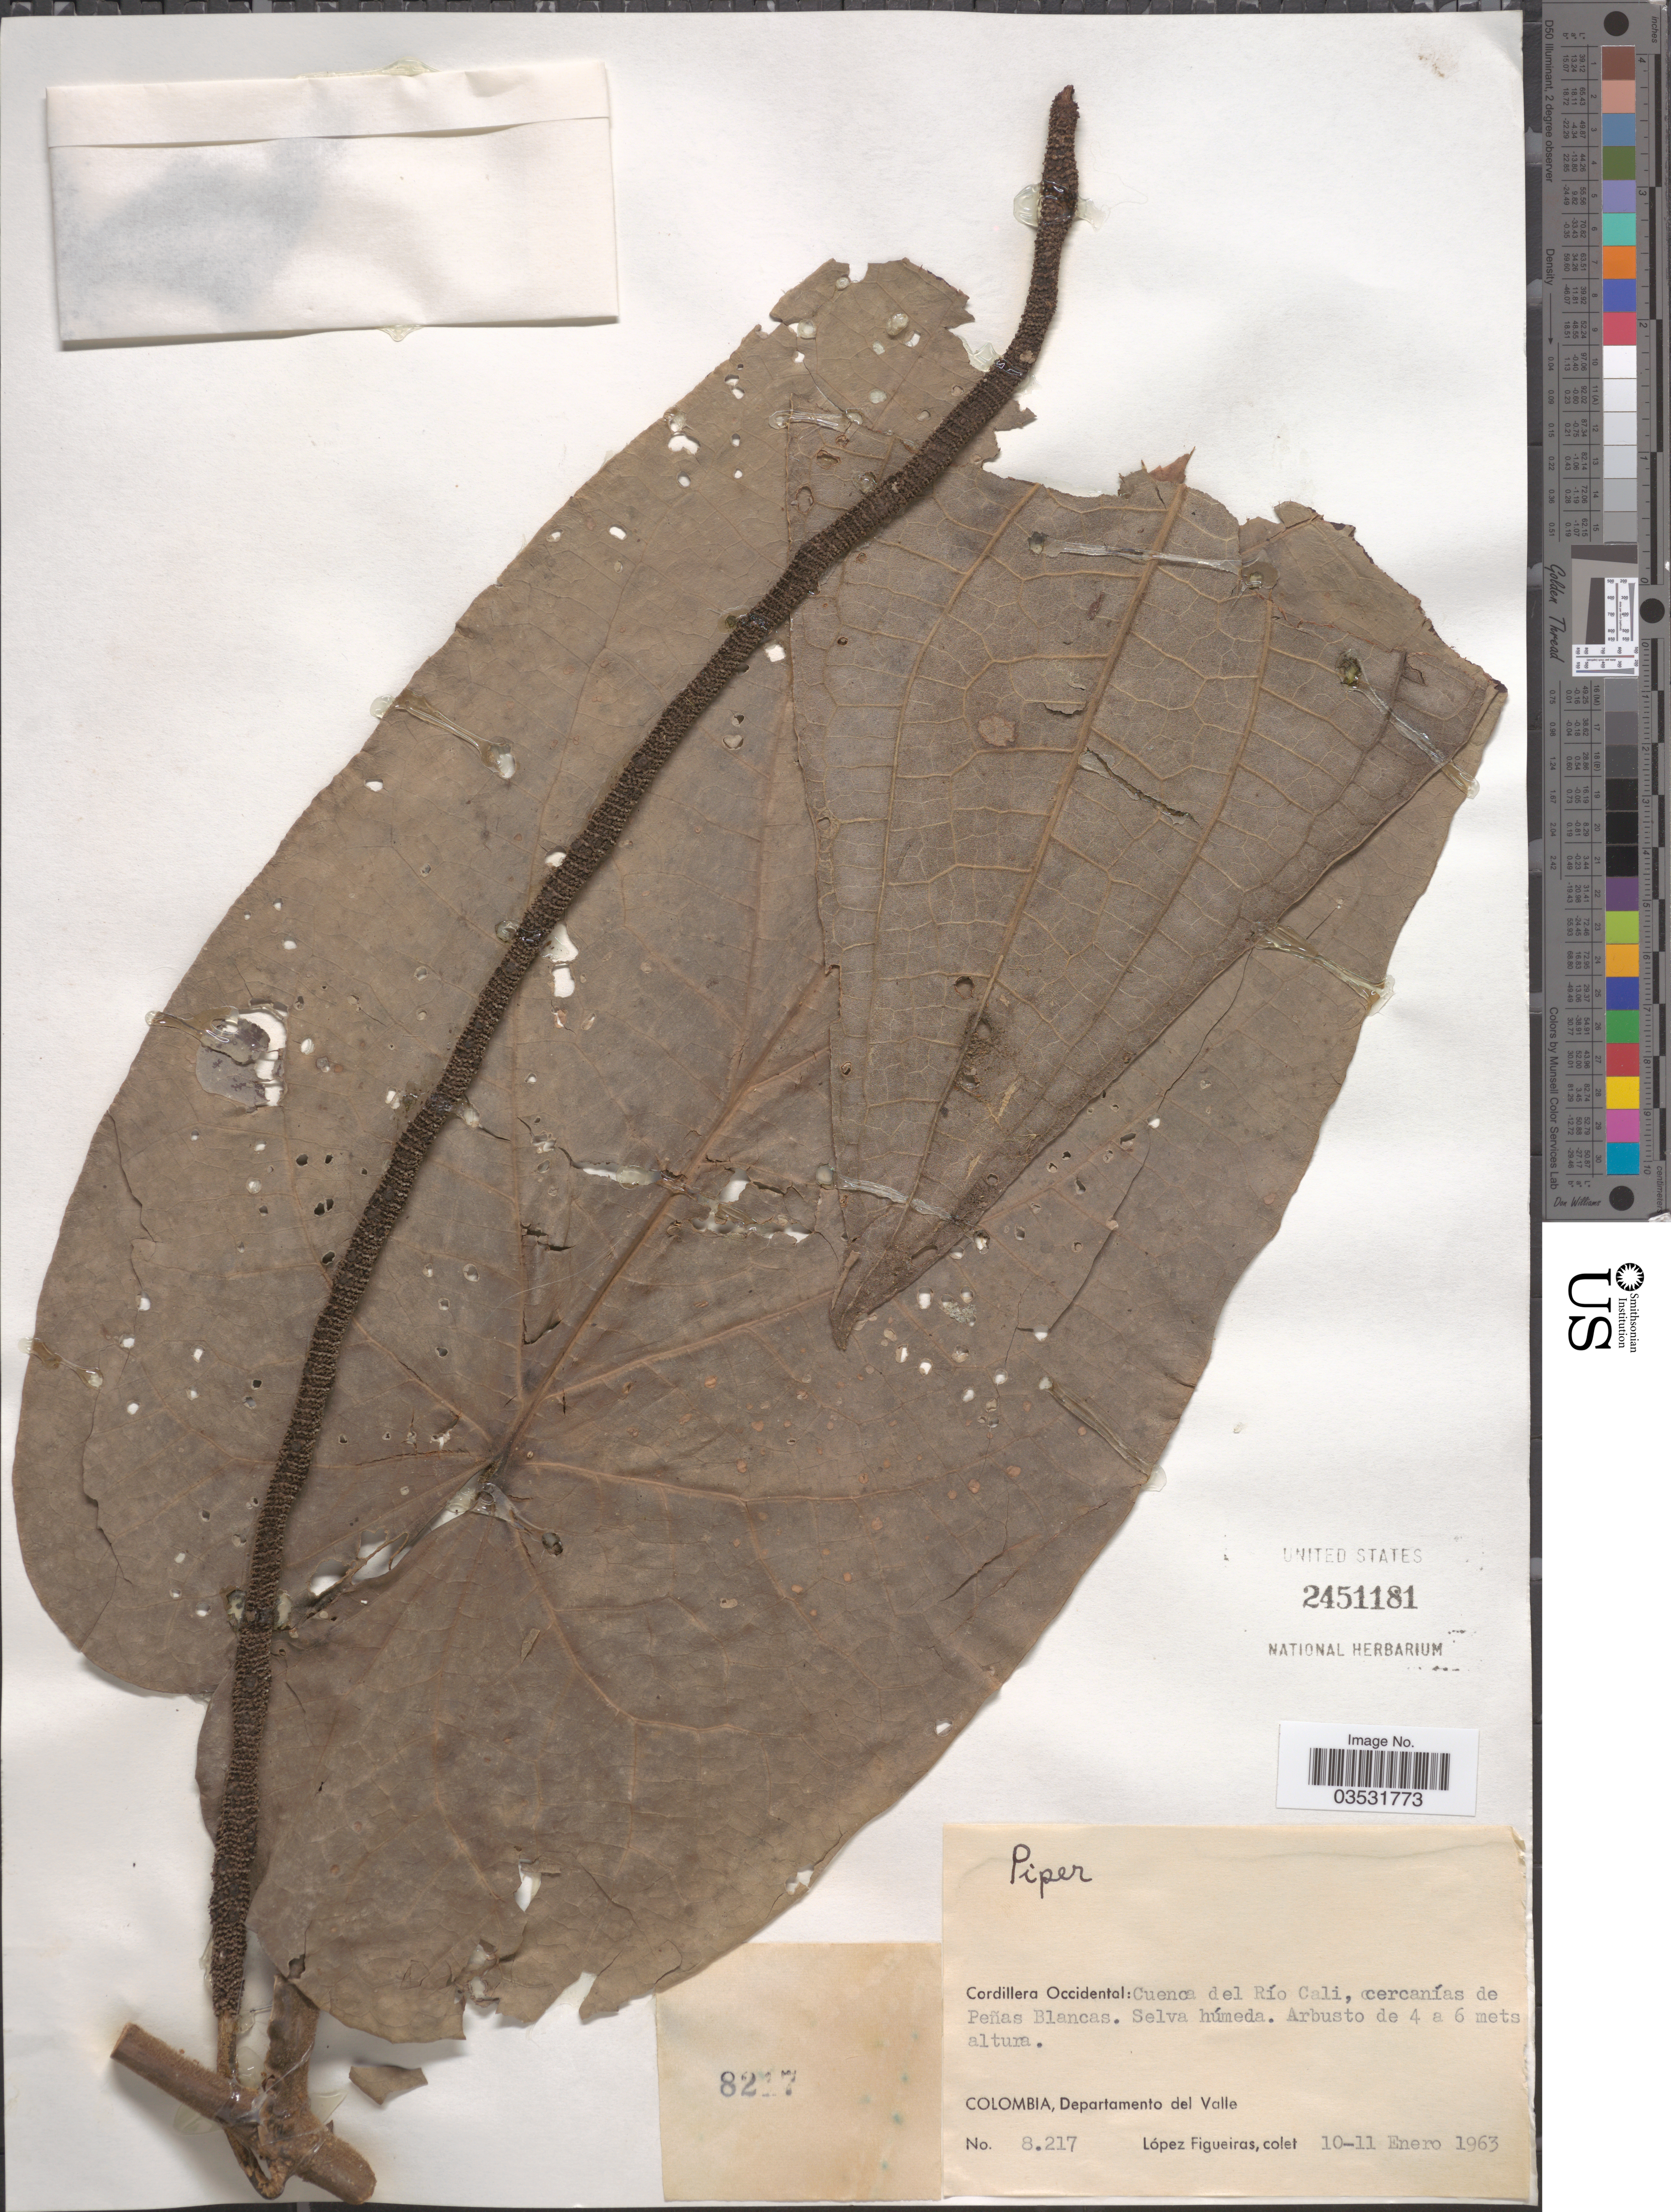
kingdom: Plantae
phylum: Tracheophyta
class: Magnoliopsida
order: Piperales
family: Piperaceae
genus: Piper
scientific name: Piper sp.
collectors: M. López Figueiras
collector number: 8217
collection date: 1963-01-10/1963-01-11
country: Colombia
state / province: Valle del Cauca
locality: Cordillera Occidental: Cuenca del Río Cali, cercanías de Peñas Blancas. Departamento del Valle.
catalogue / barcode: US 2451181